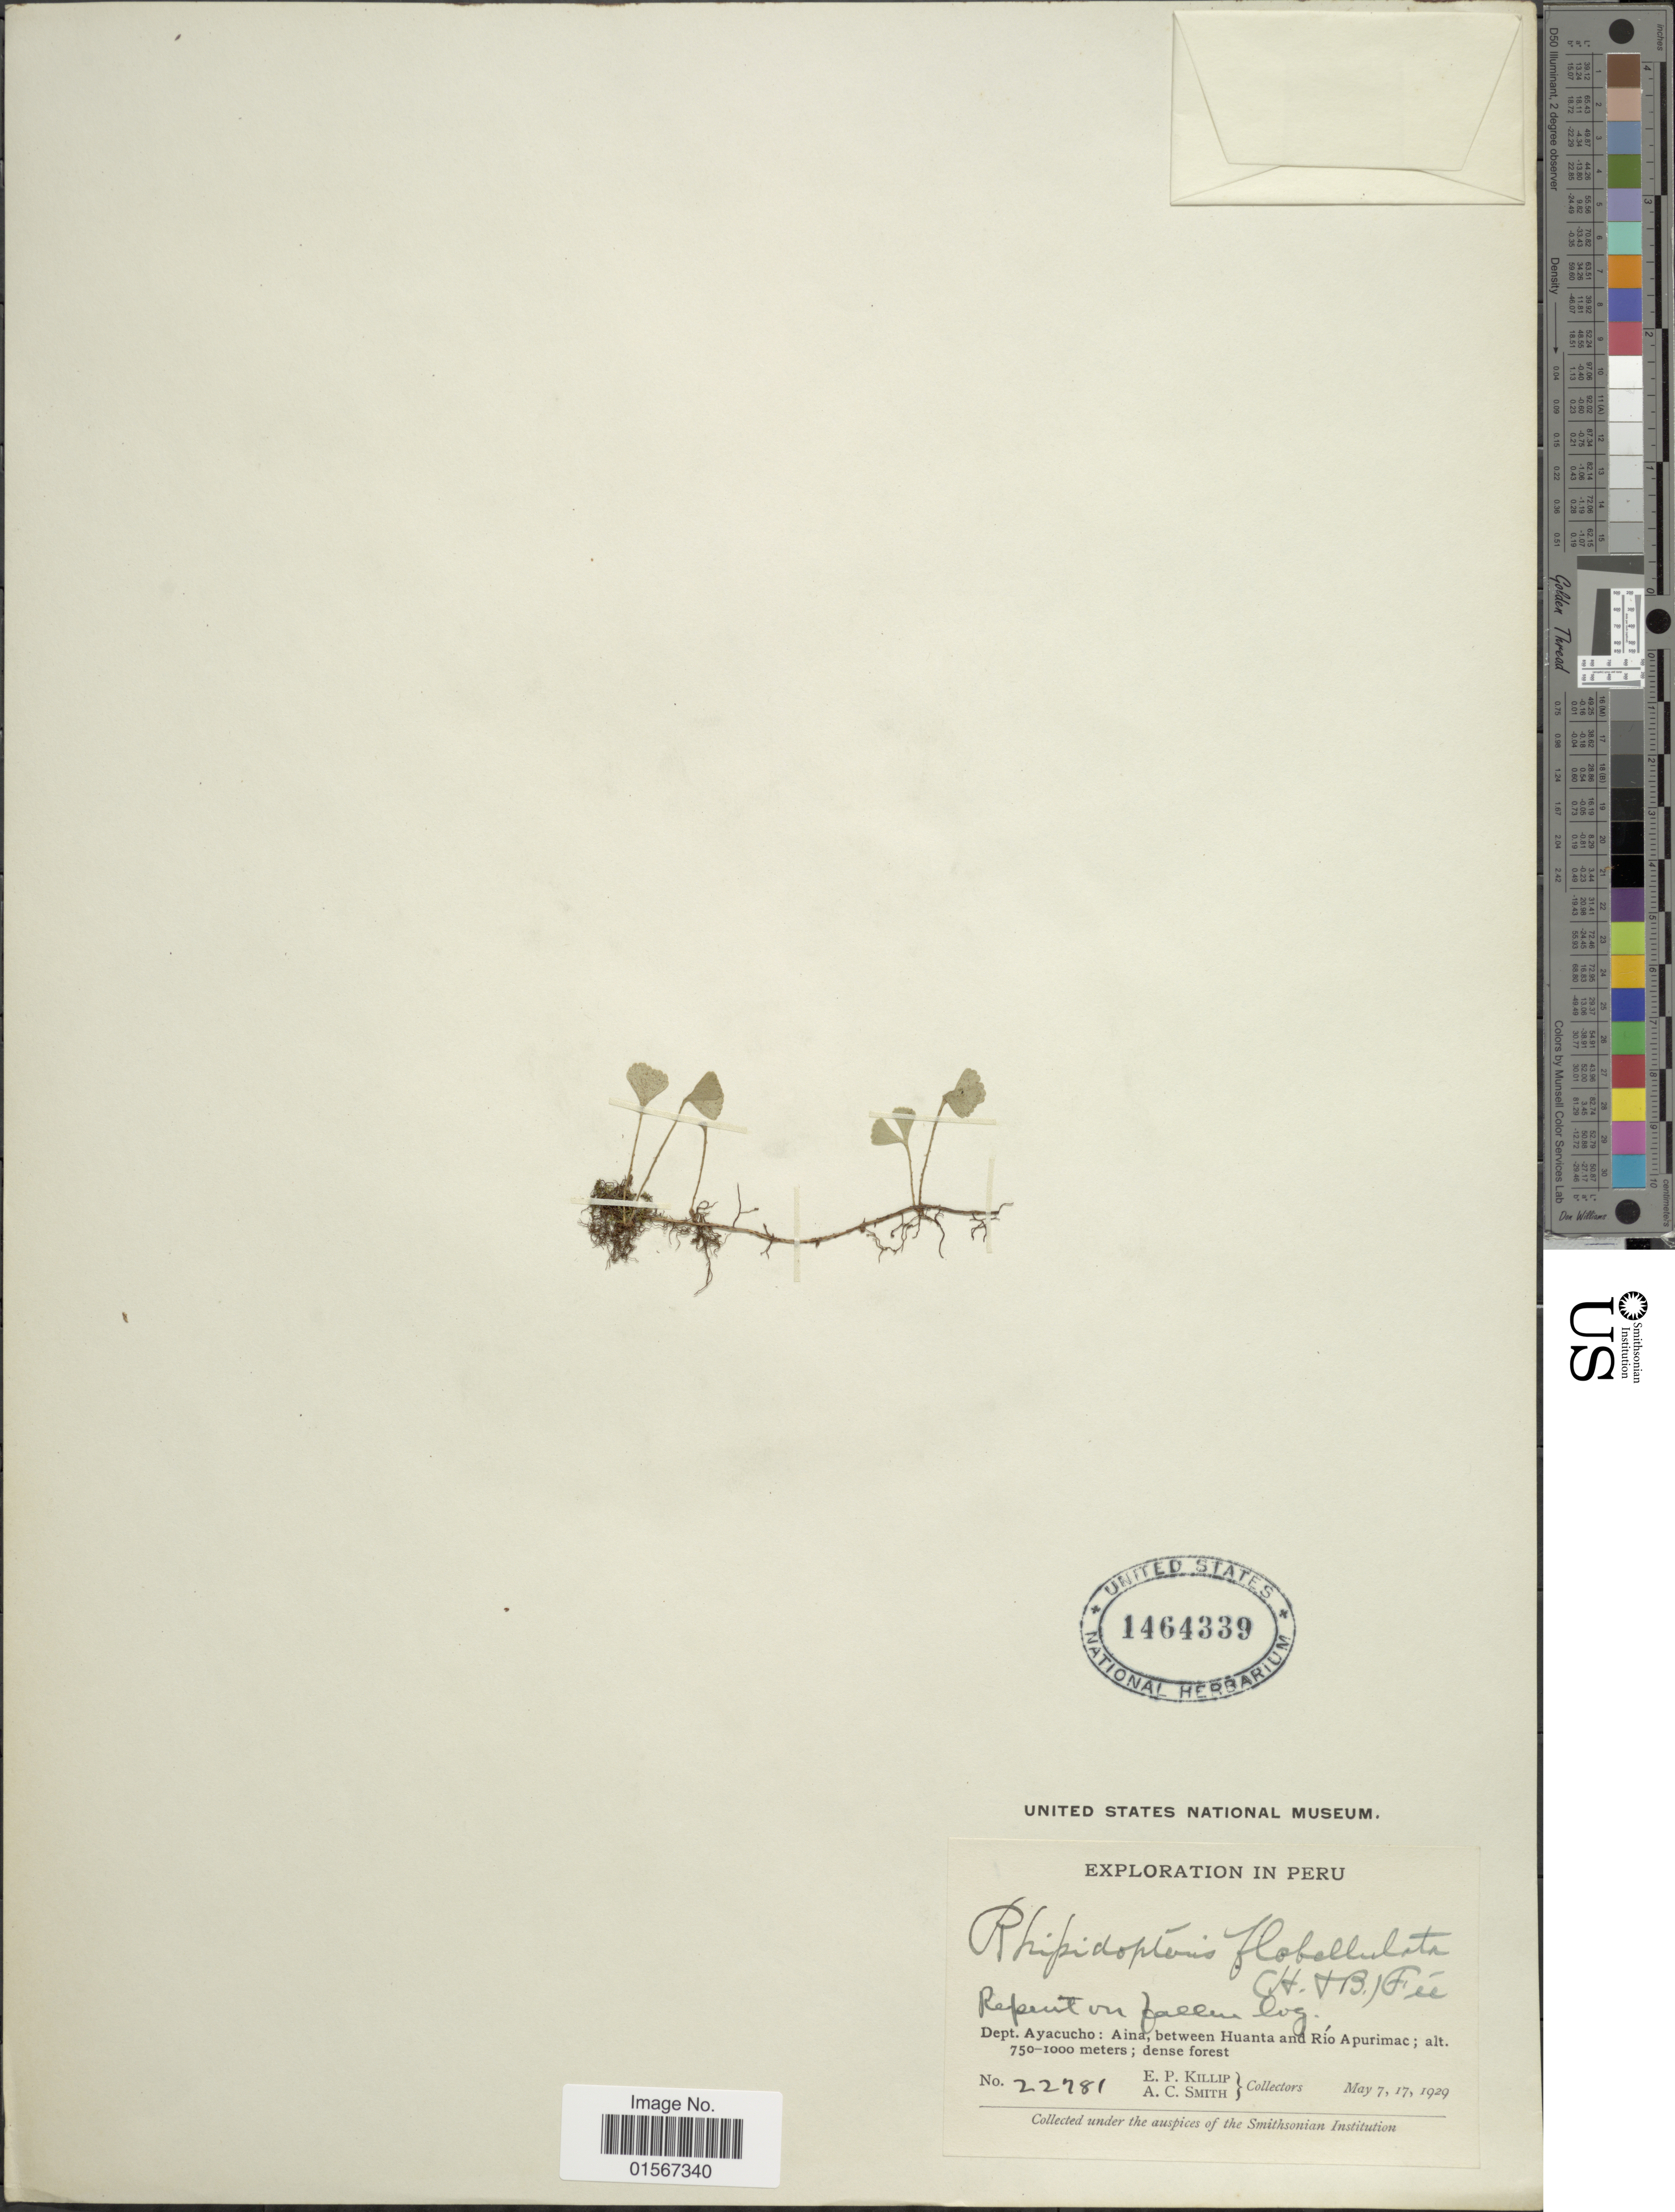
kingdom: Plantae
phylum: Tracheophyta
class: Polypodiopsida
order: Polypodiales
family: Dryopteridaceae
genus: Elaphoglossum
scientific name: Elaphoglossum peltatum f. flabellatum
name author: (Humb. & Bonpl. ex Willd.) Mickel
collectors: E. P. Killip & A. C. Smith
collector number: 22984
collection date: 1929-05-07/1929-05-17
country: Peru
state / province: Ayacucho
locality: Peru, Dept Ayacucho: Aina, between Huanta and Río Apurimac.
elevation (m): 750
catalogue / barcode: US 1464339